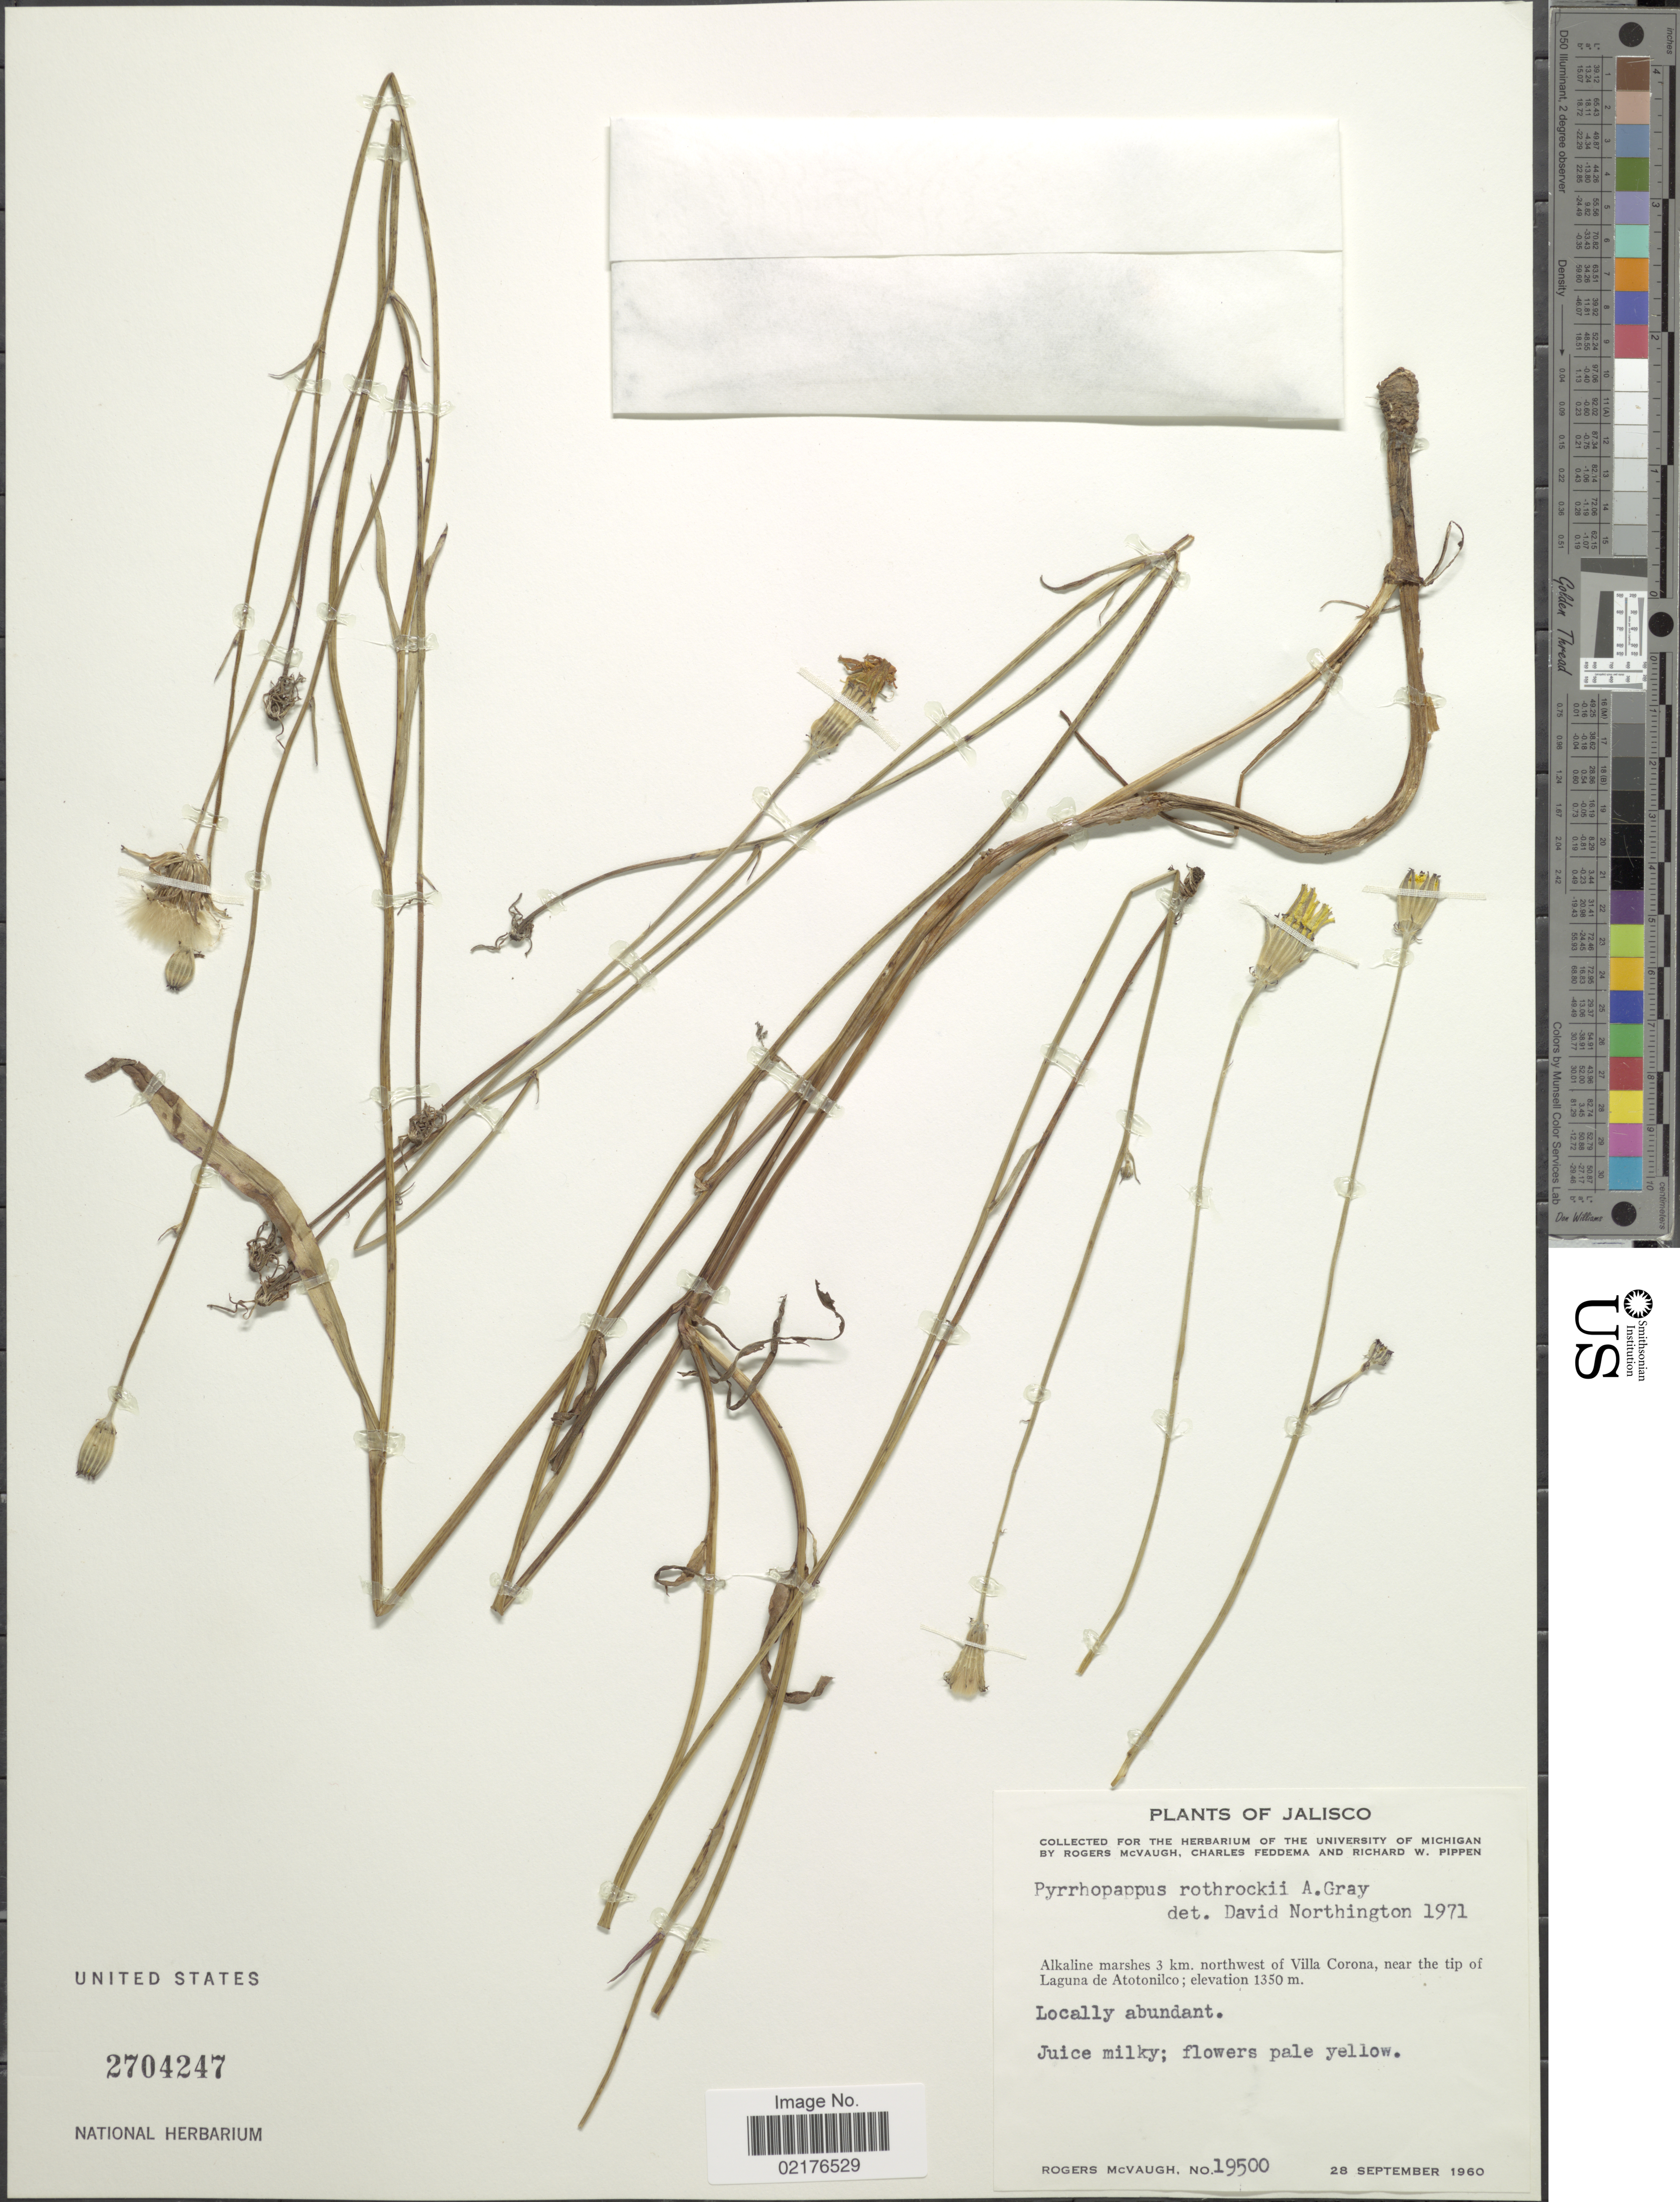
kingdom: Plantae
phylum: Tracheophyta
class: Magnoliopsida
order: Asterales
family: Asteraceae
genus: Pyrrhopappus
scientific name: Pyrrhopappus rothrockii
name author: A. Gray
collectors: R. McVaugh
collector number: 19500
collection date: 1960-09-28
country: Mexico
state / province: Jalisco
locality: Alkaline marshes 3 km. northwest of Villa Corona, near the tip of Laguna de Atotonilco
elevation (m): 1350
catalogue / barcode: US 2704247